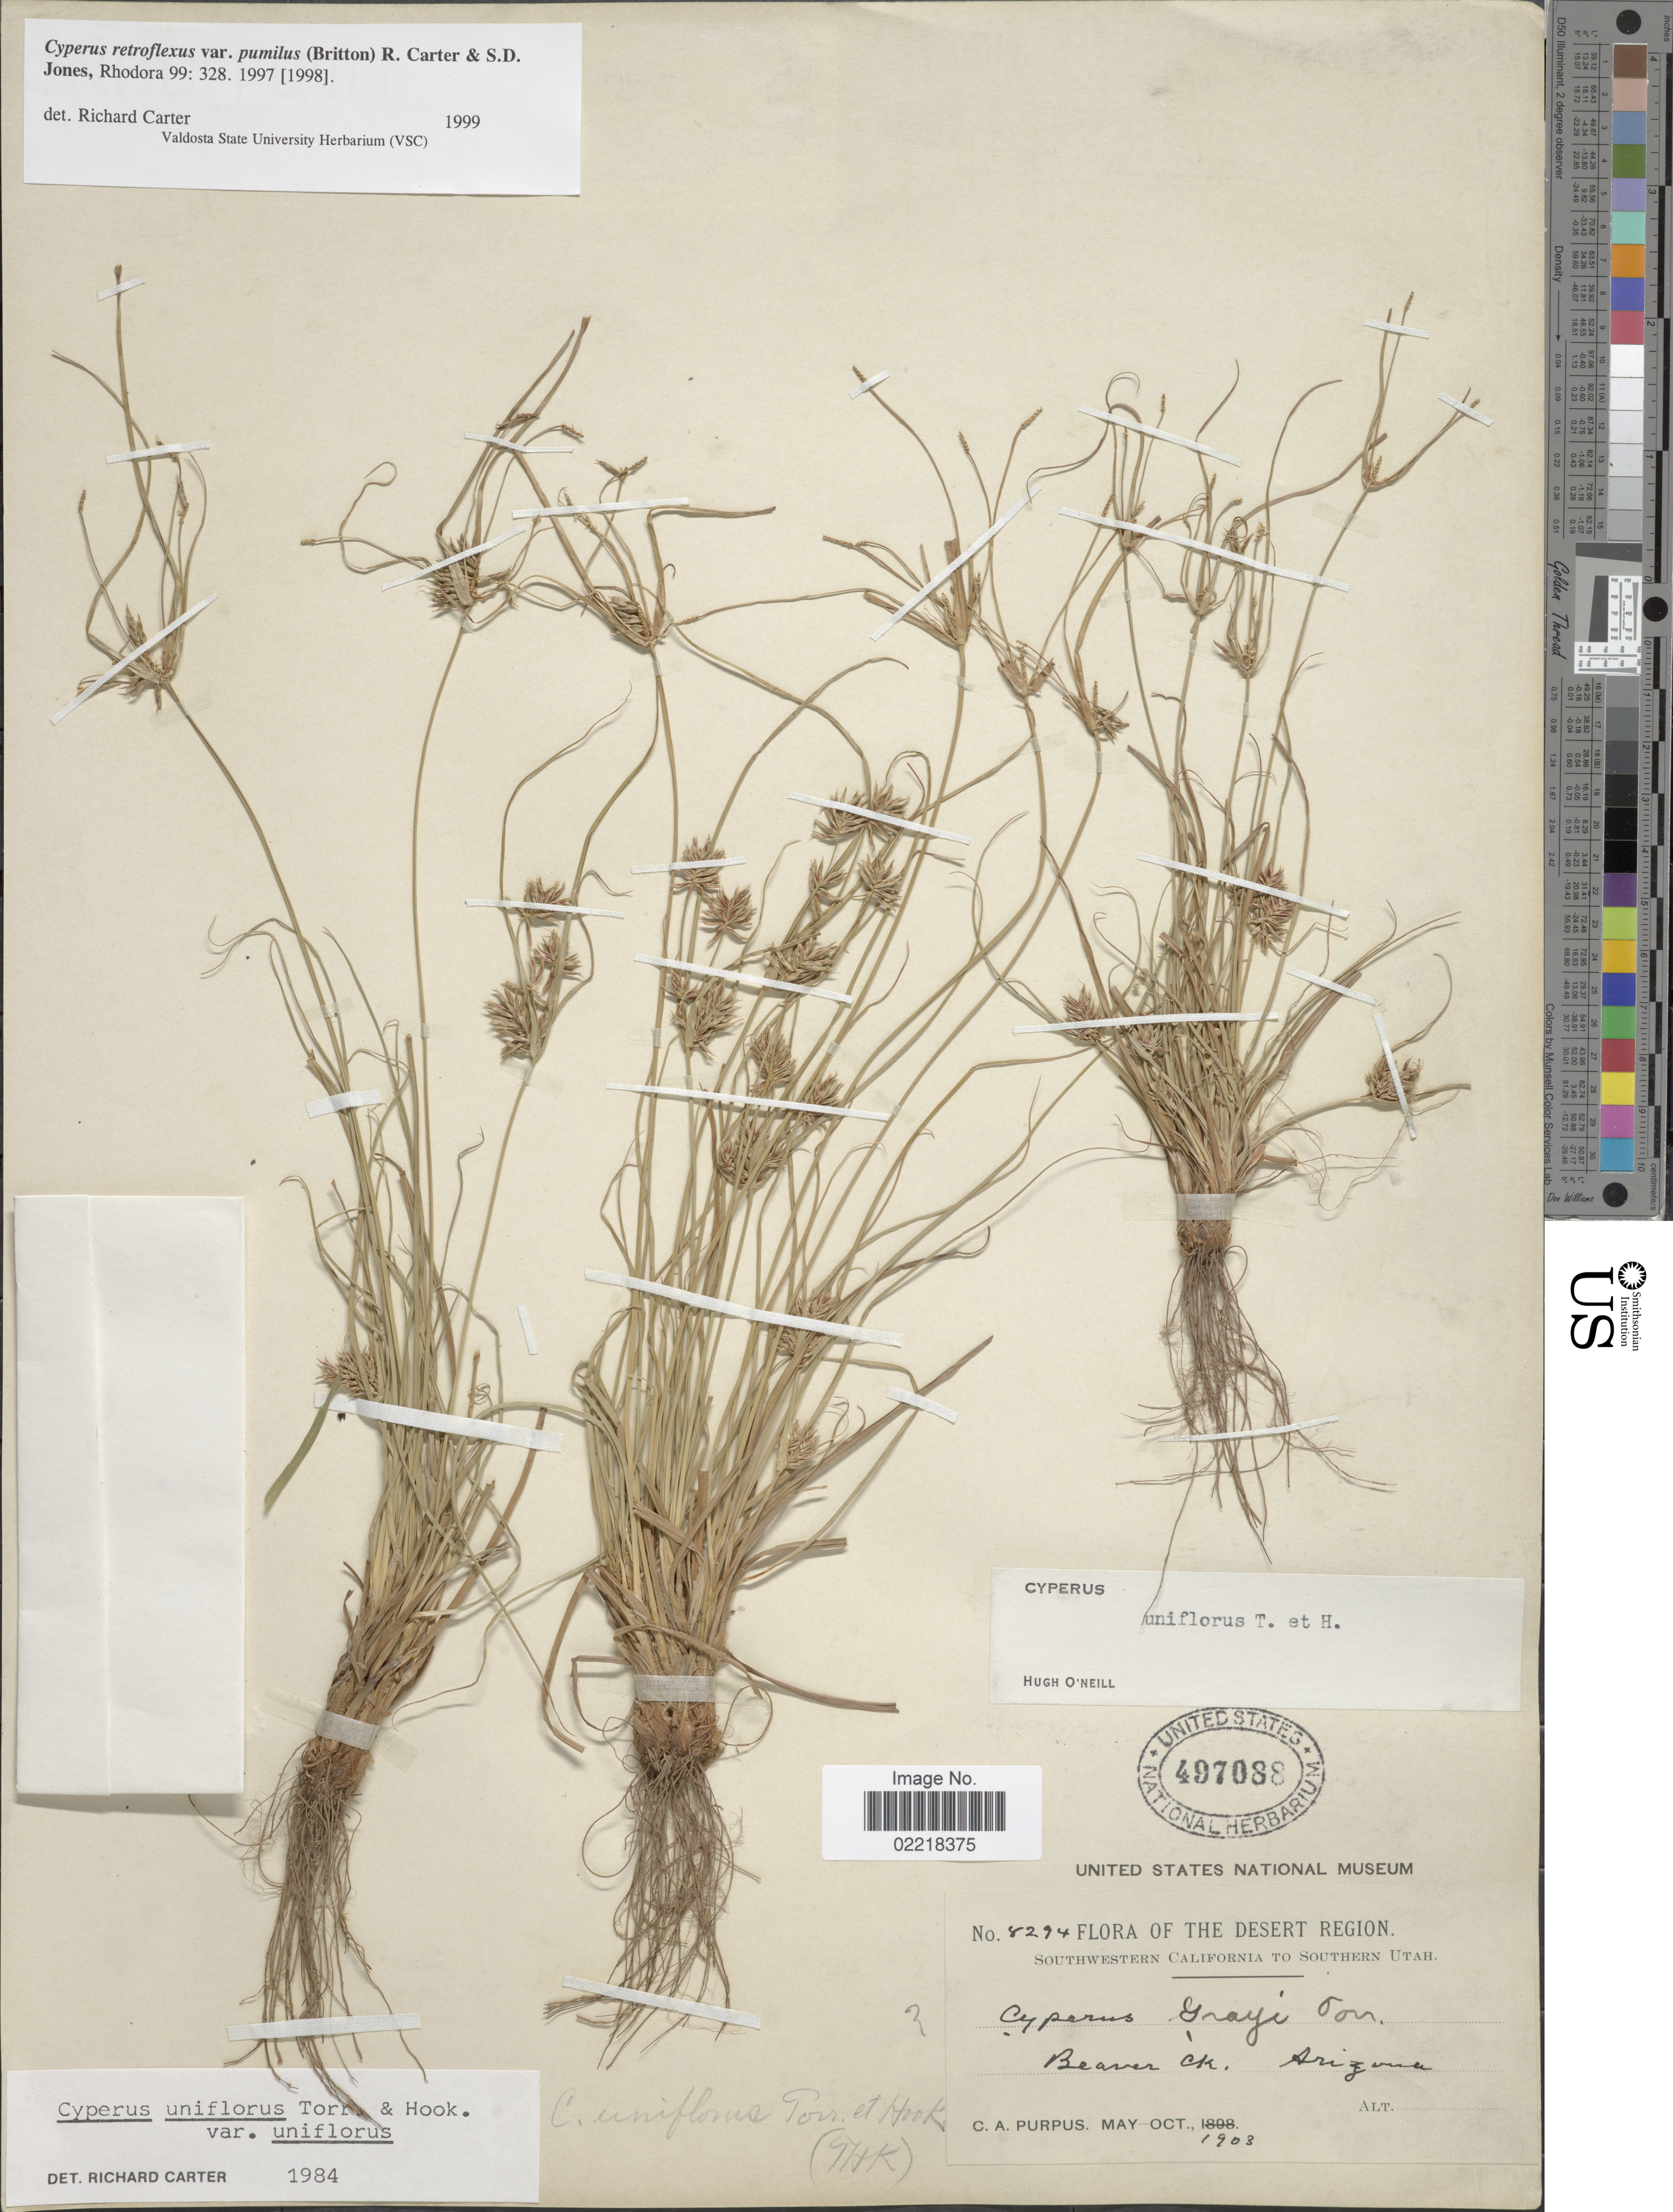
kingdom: Plantae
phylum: Tracheophyta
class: Liliopsida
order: Poales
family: Cyperaceae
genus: Cyperus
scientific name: Cyperus retroflexus var. pumilus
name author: (Britton) R. Carter & S.D. Jones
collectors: C. A. Purpus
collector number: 8294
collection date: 1903-05/1903-10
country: United States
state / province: Arizona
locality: The Desert Region, Beaver Ck.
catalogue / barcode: US 497088